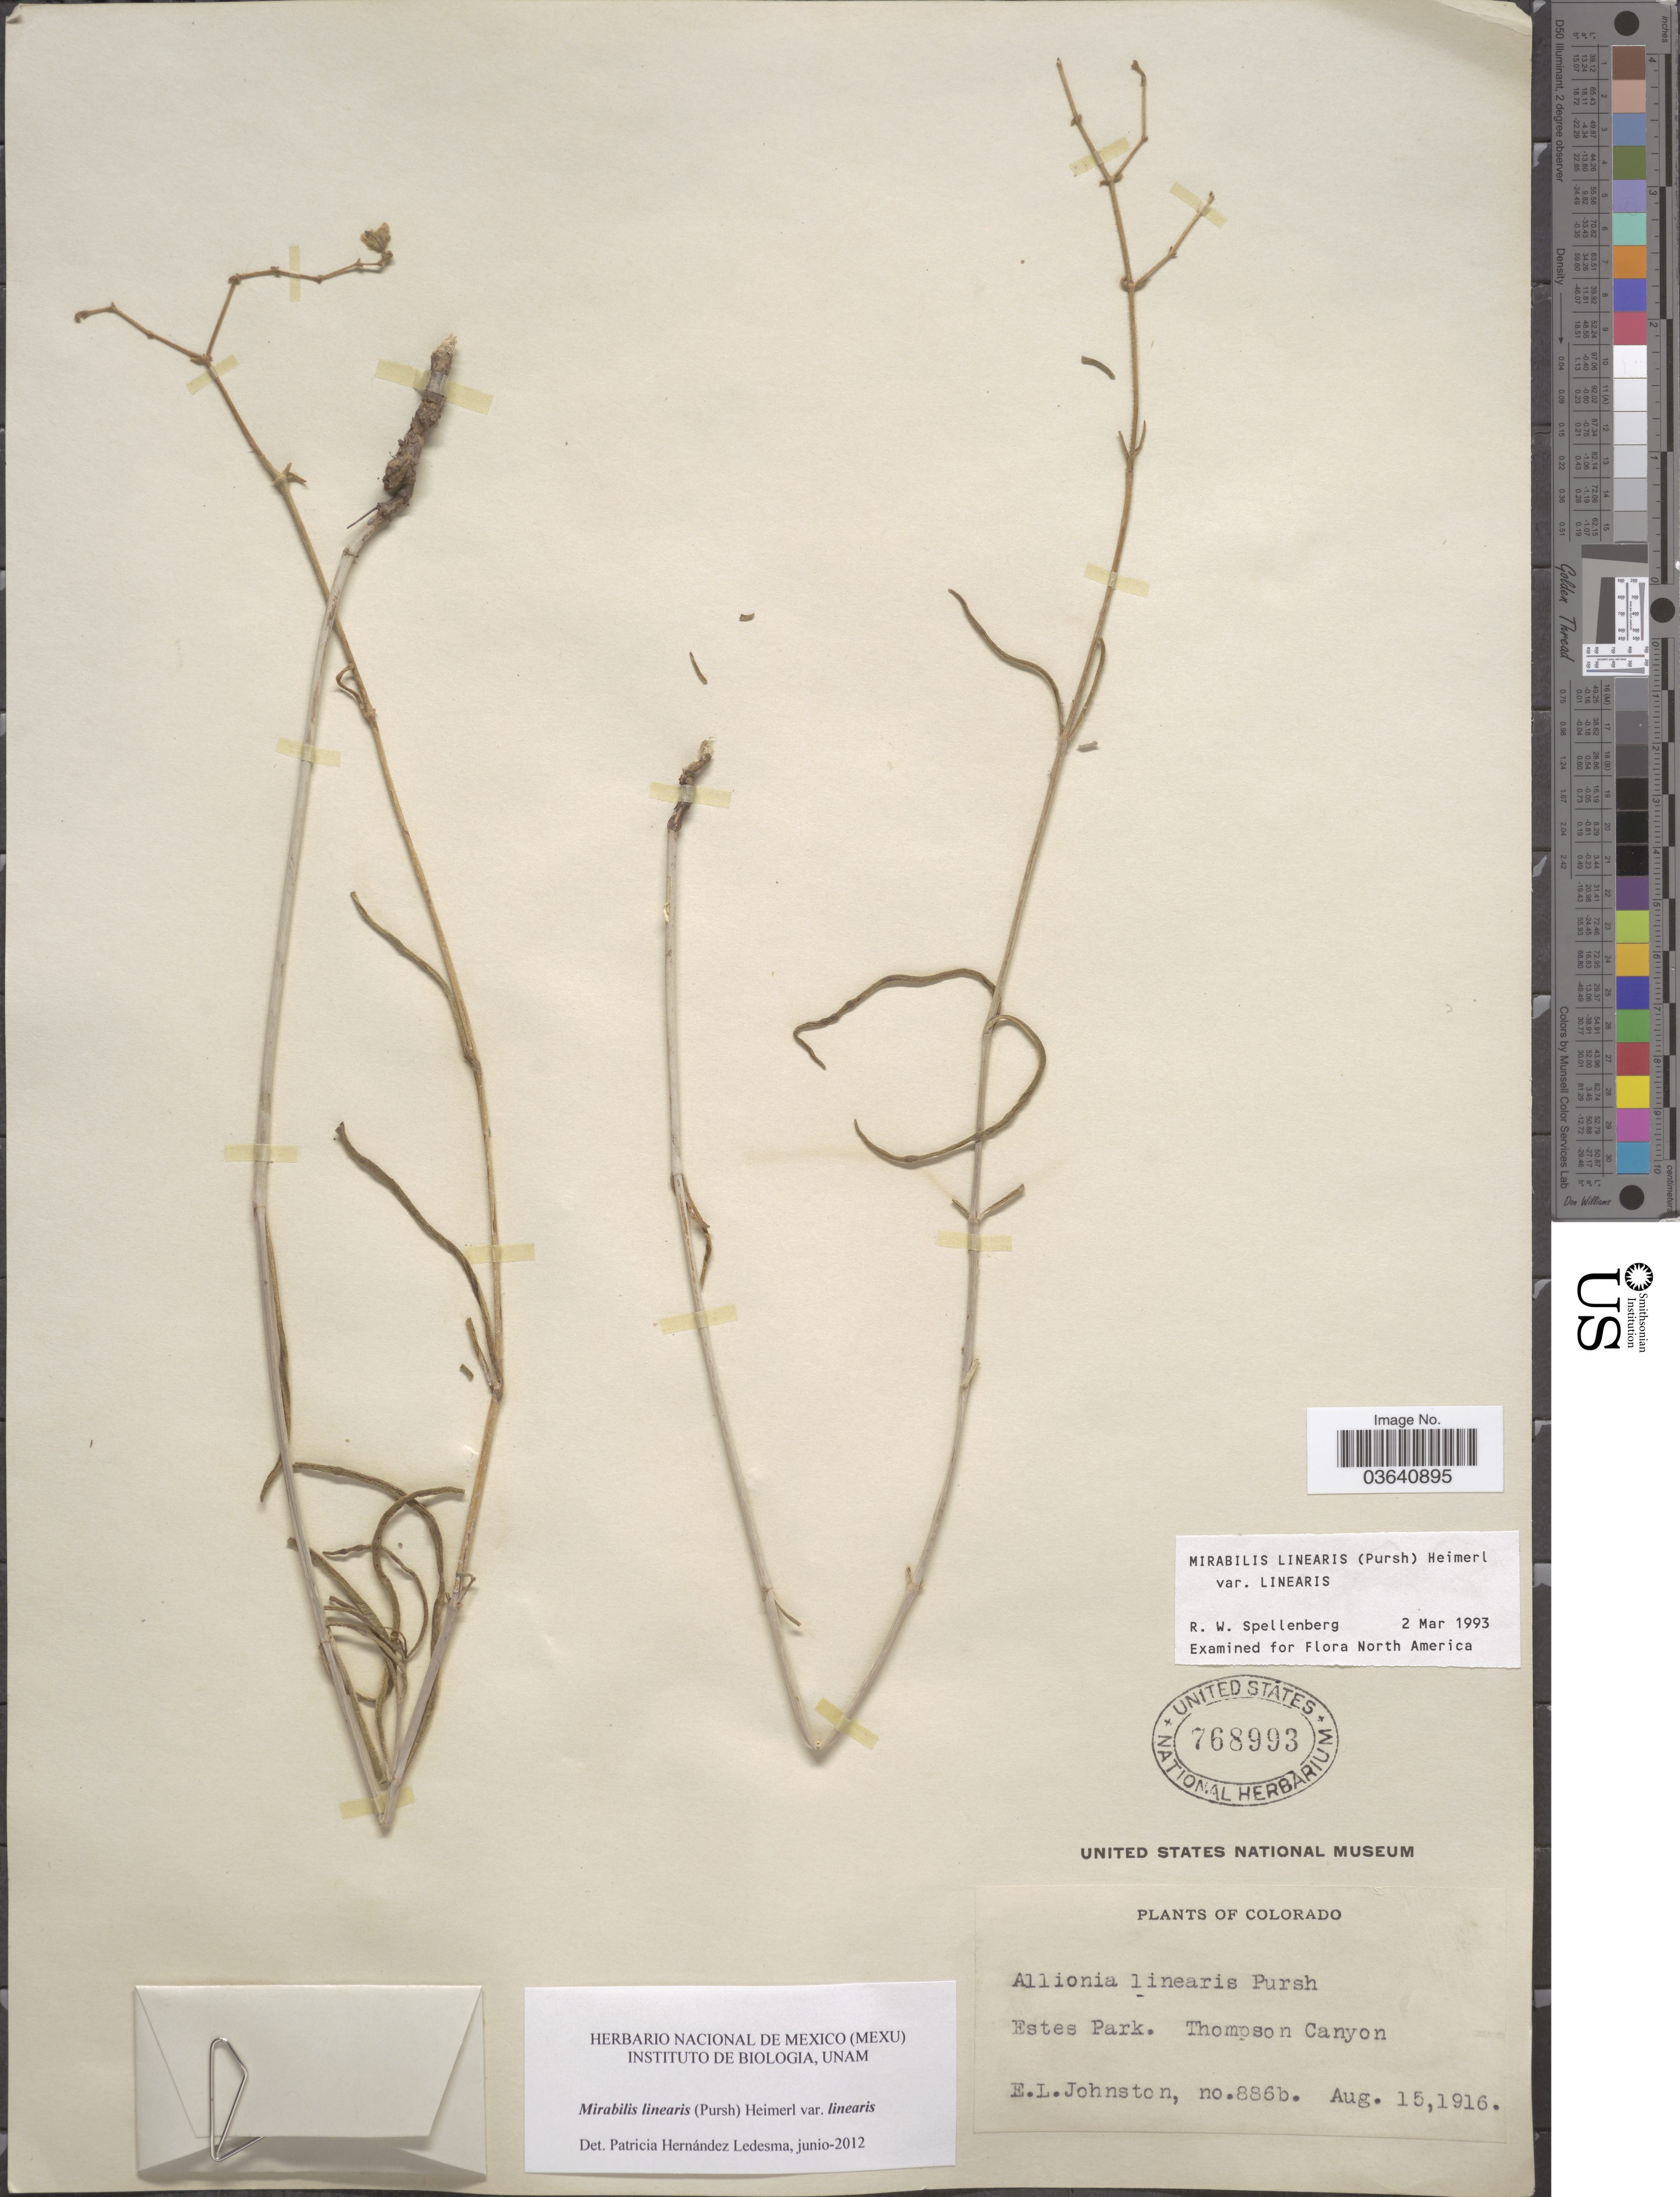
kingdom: Plantae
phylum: Tracheophyta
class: Magnoliopsida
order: Caryophyllales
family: Nyctaginaceae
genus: Mirabilis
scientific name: Mirabilis linearis var. linearis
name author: (Pursh) Heimerl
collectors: E. L. Johnston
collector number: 886b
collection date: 1916-08-15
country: United States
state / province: Colorado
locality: Estes Park. Thompson Canyon.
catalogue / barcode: US 768993